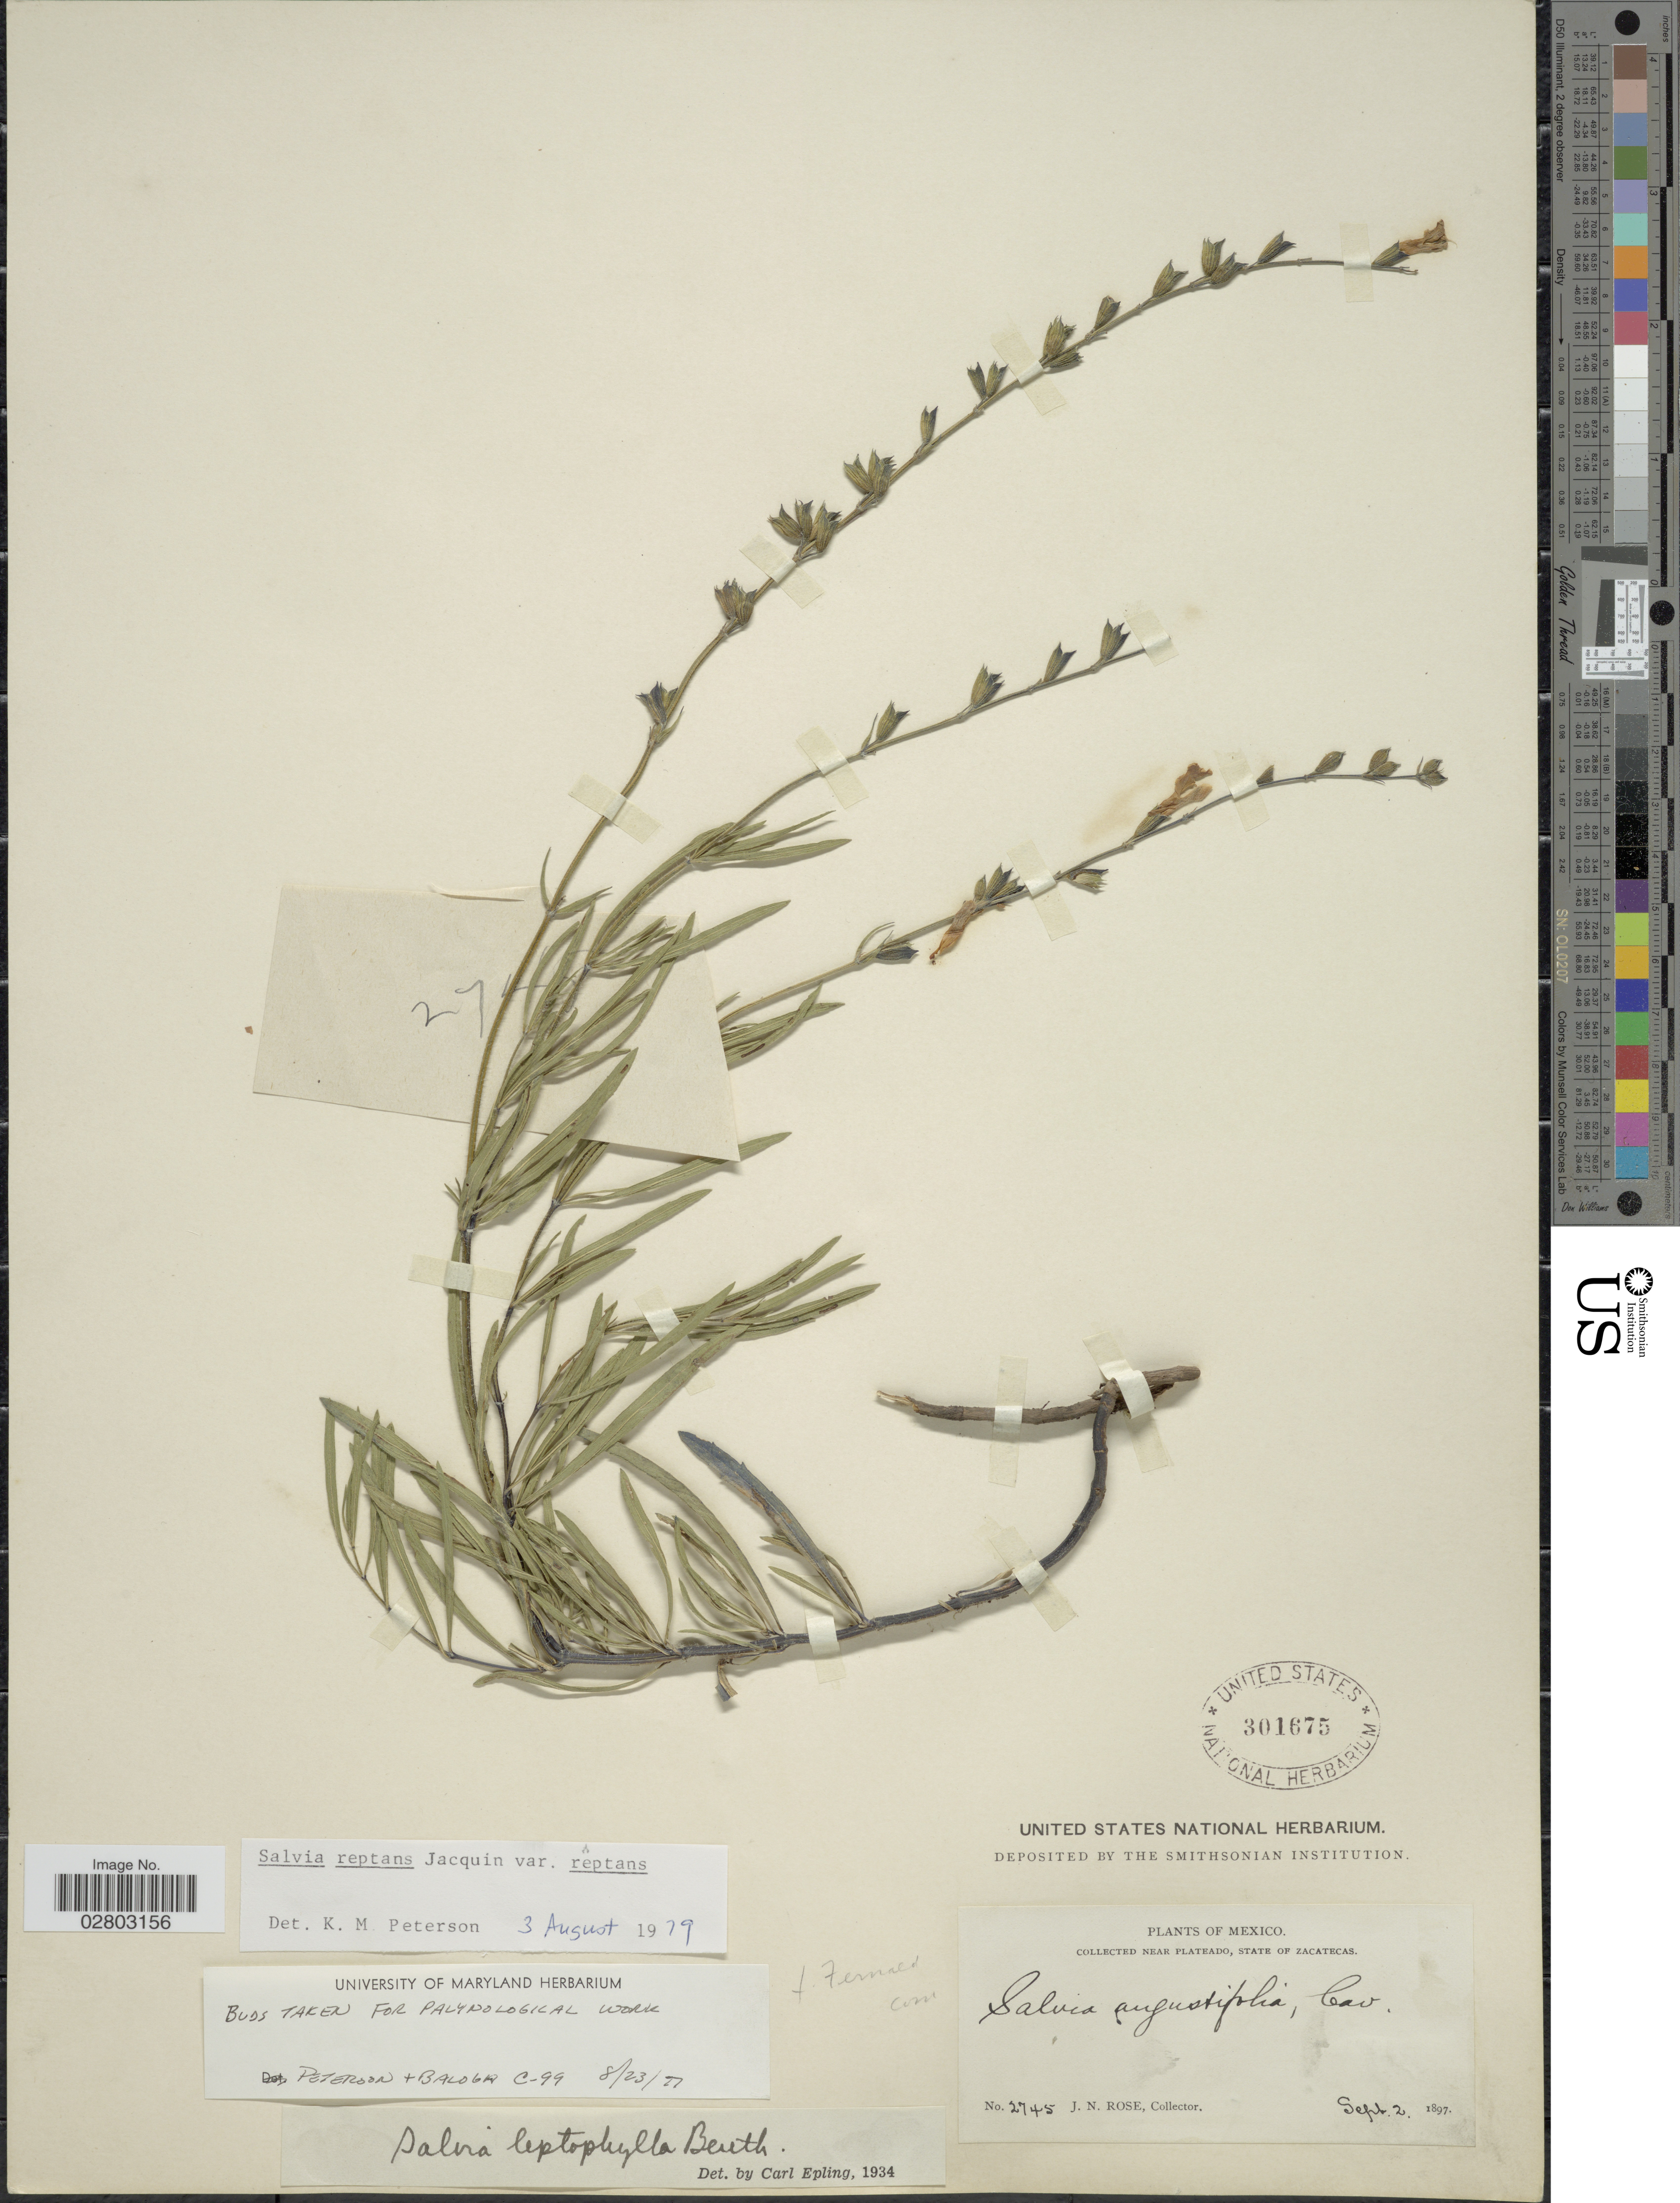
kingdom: Plantae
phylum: Tracheophyta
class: Magnoliopsida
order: Lamiales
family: Lamiaceae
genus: Salvia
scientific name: Salvia reptans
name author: Jacq.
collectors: J. N. Rose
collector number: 2745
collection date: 1897-09-02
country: Mexico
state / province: Zacatecas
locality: Near Plateado.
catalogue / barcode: US 301675